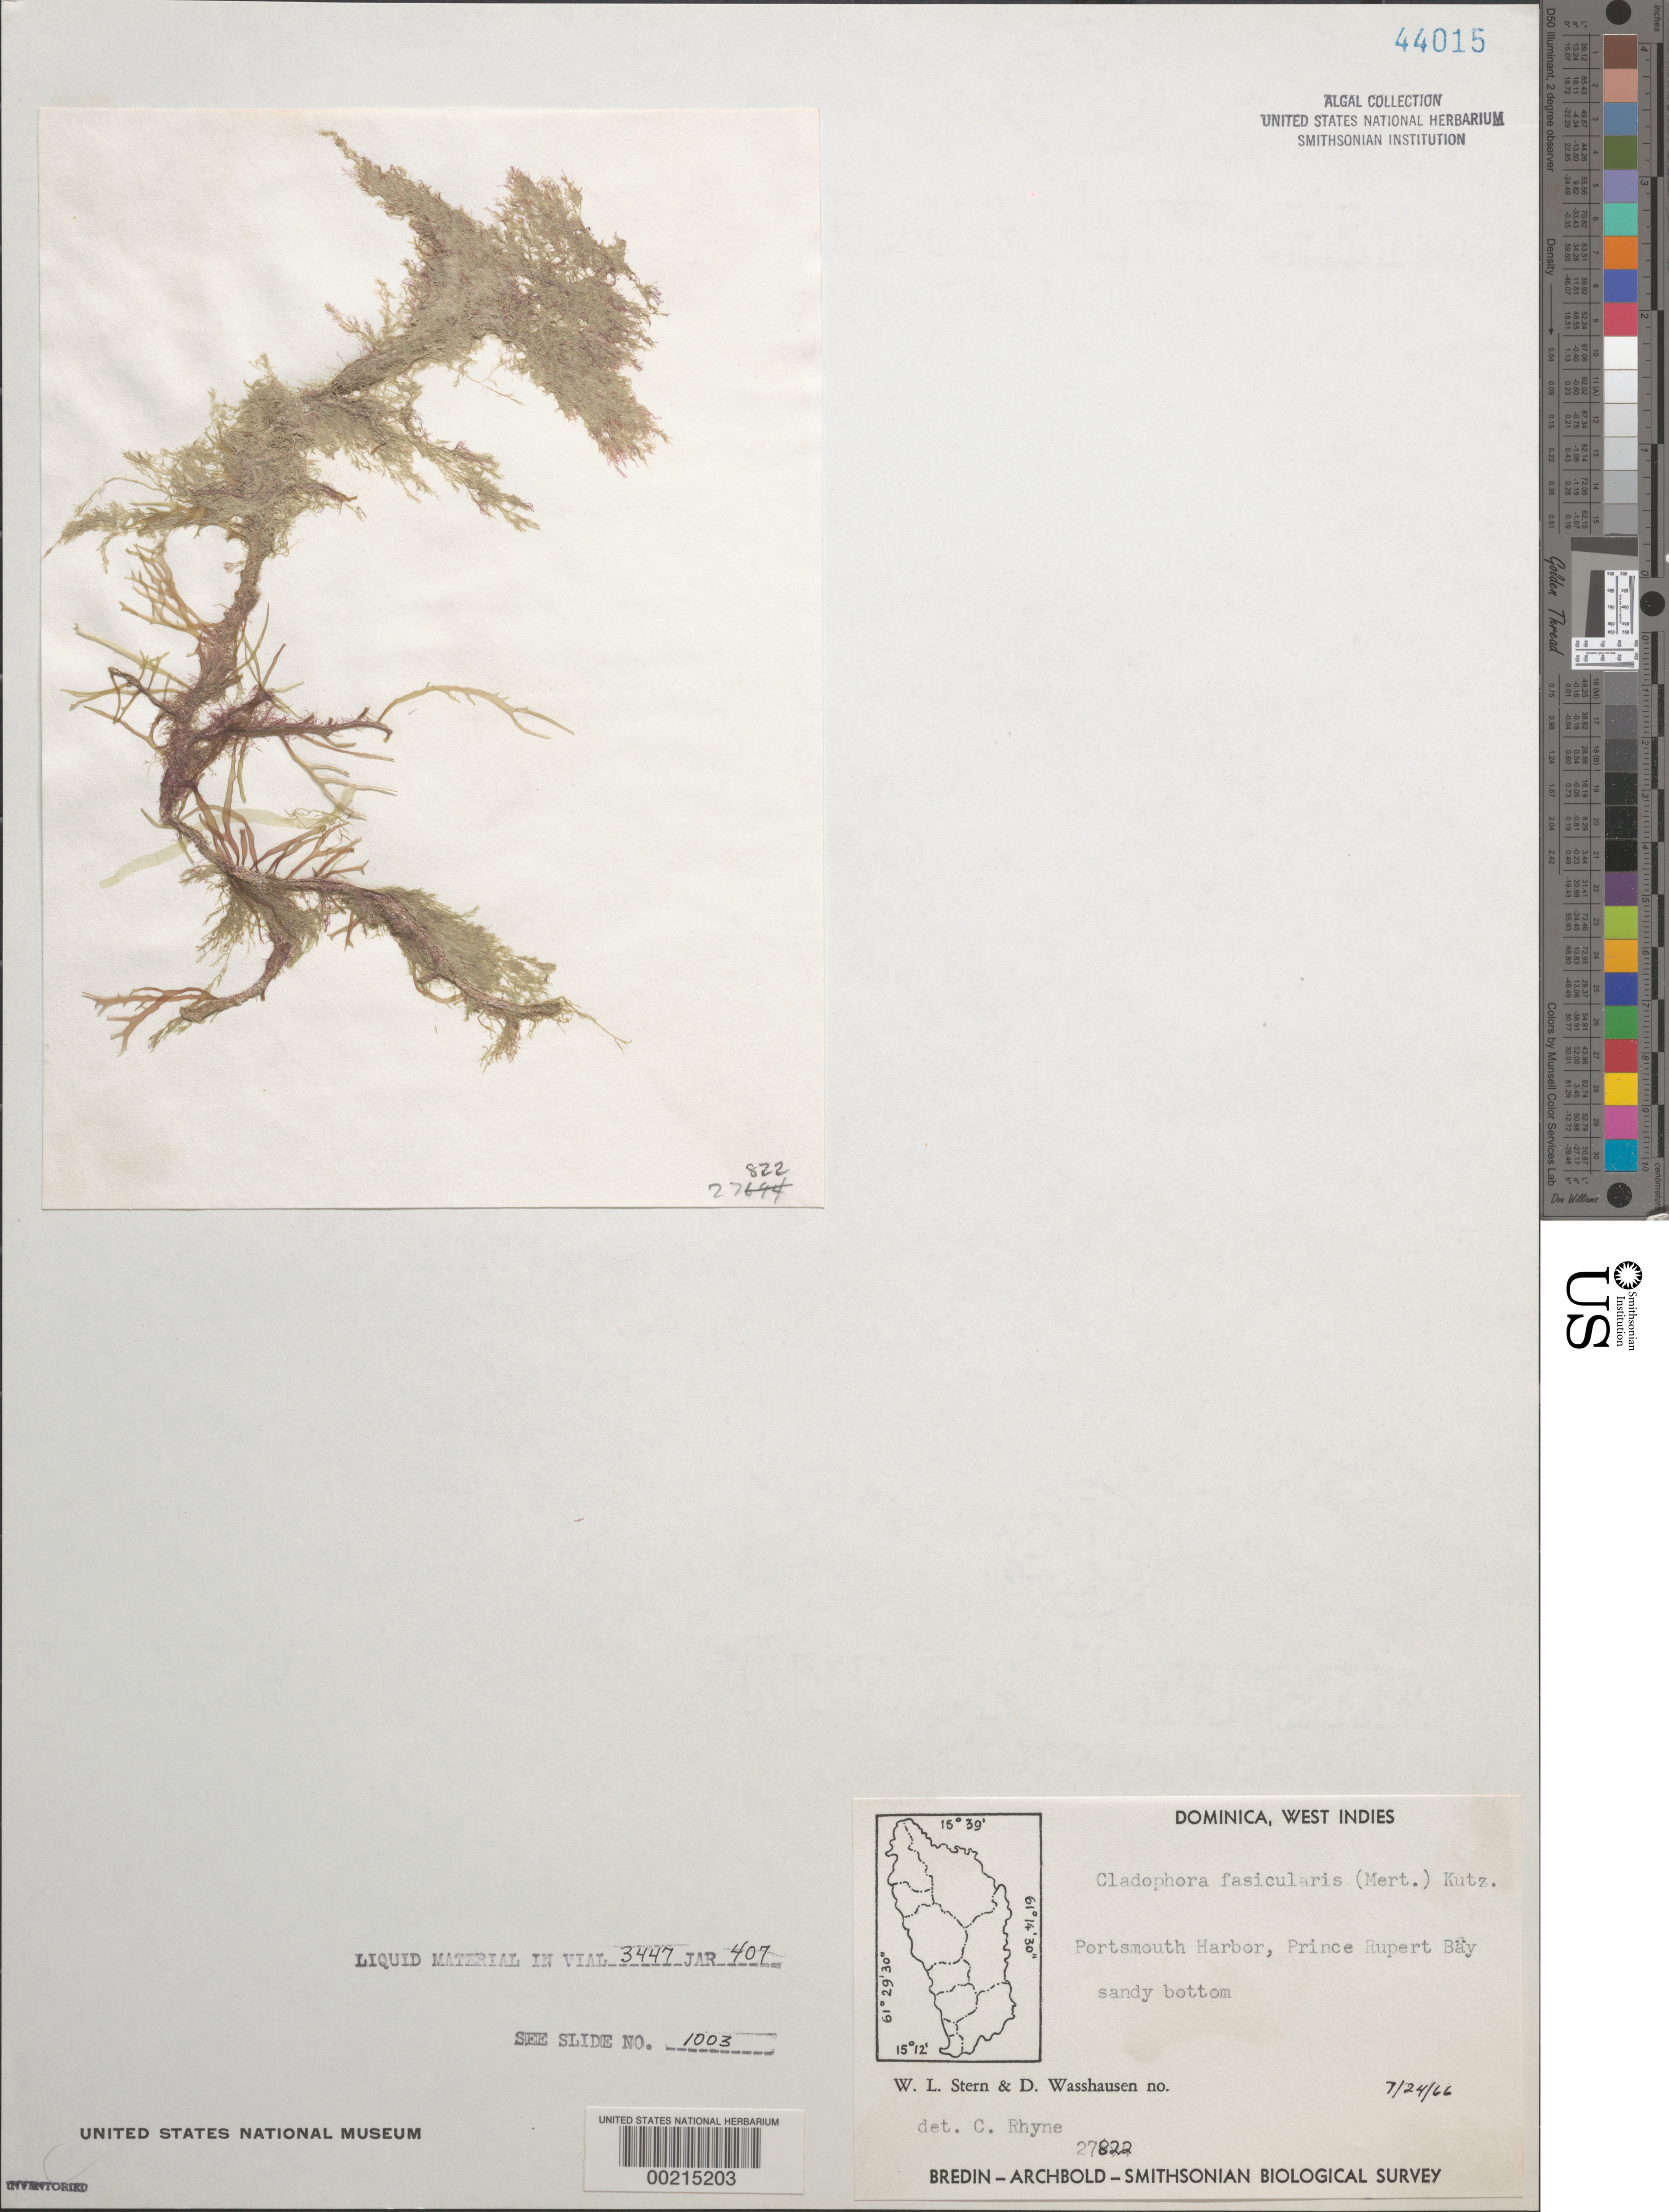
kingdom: Plantae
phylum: Chlorophyta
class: Ulvophyceae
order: Bryopsidales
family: Caulerpaceae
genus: Caulerpa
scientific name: Caulerpa mexicana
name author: Sond. ex Kütz.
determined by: Algae name updating Project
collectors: W. L. Stern & D. C. Wasshausen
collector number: EYD 27822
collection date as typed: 24 Jul 1966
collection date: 1966-07-24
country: Dominica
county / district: St. John's Parish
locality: Portsmouth harbor, Prince Rupert Bay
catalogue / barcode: US 44015